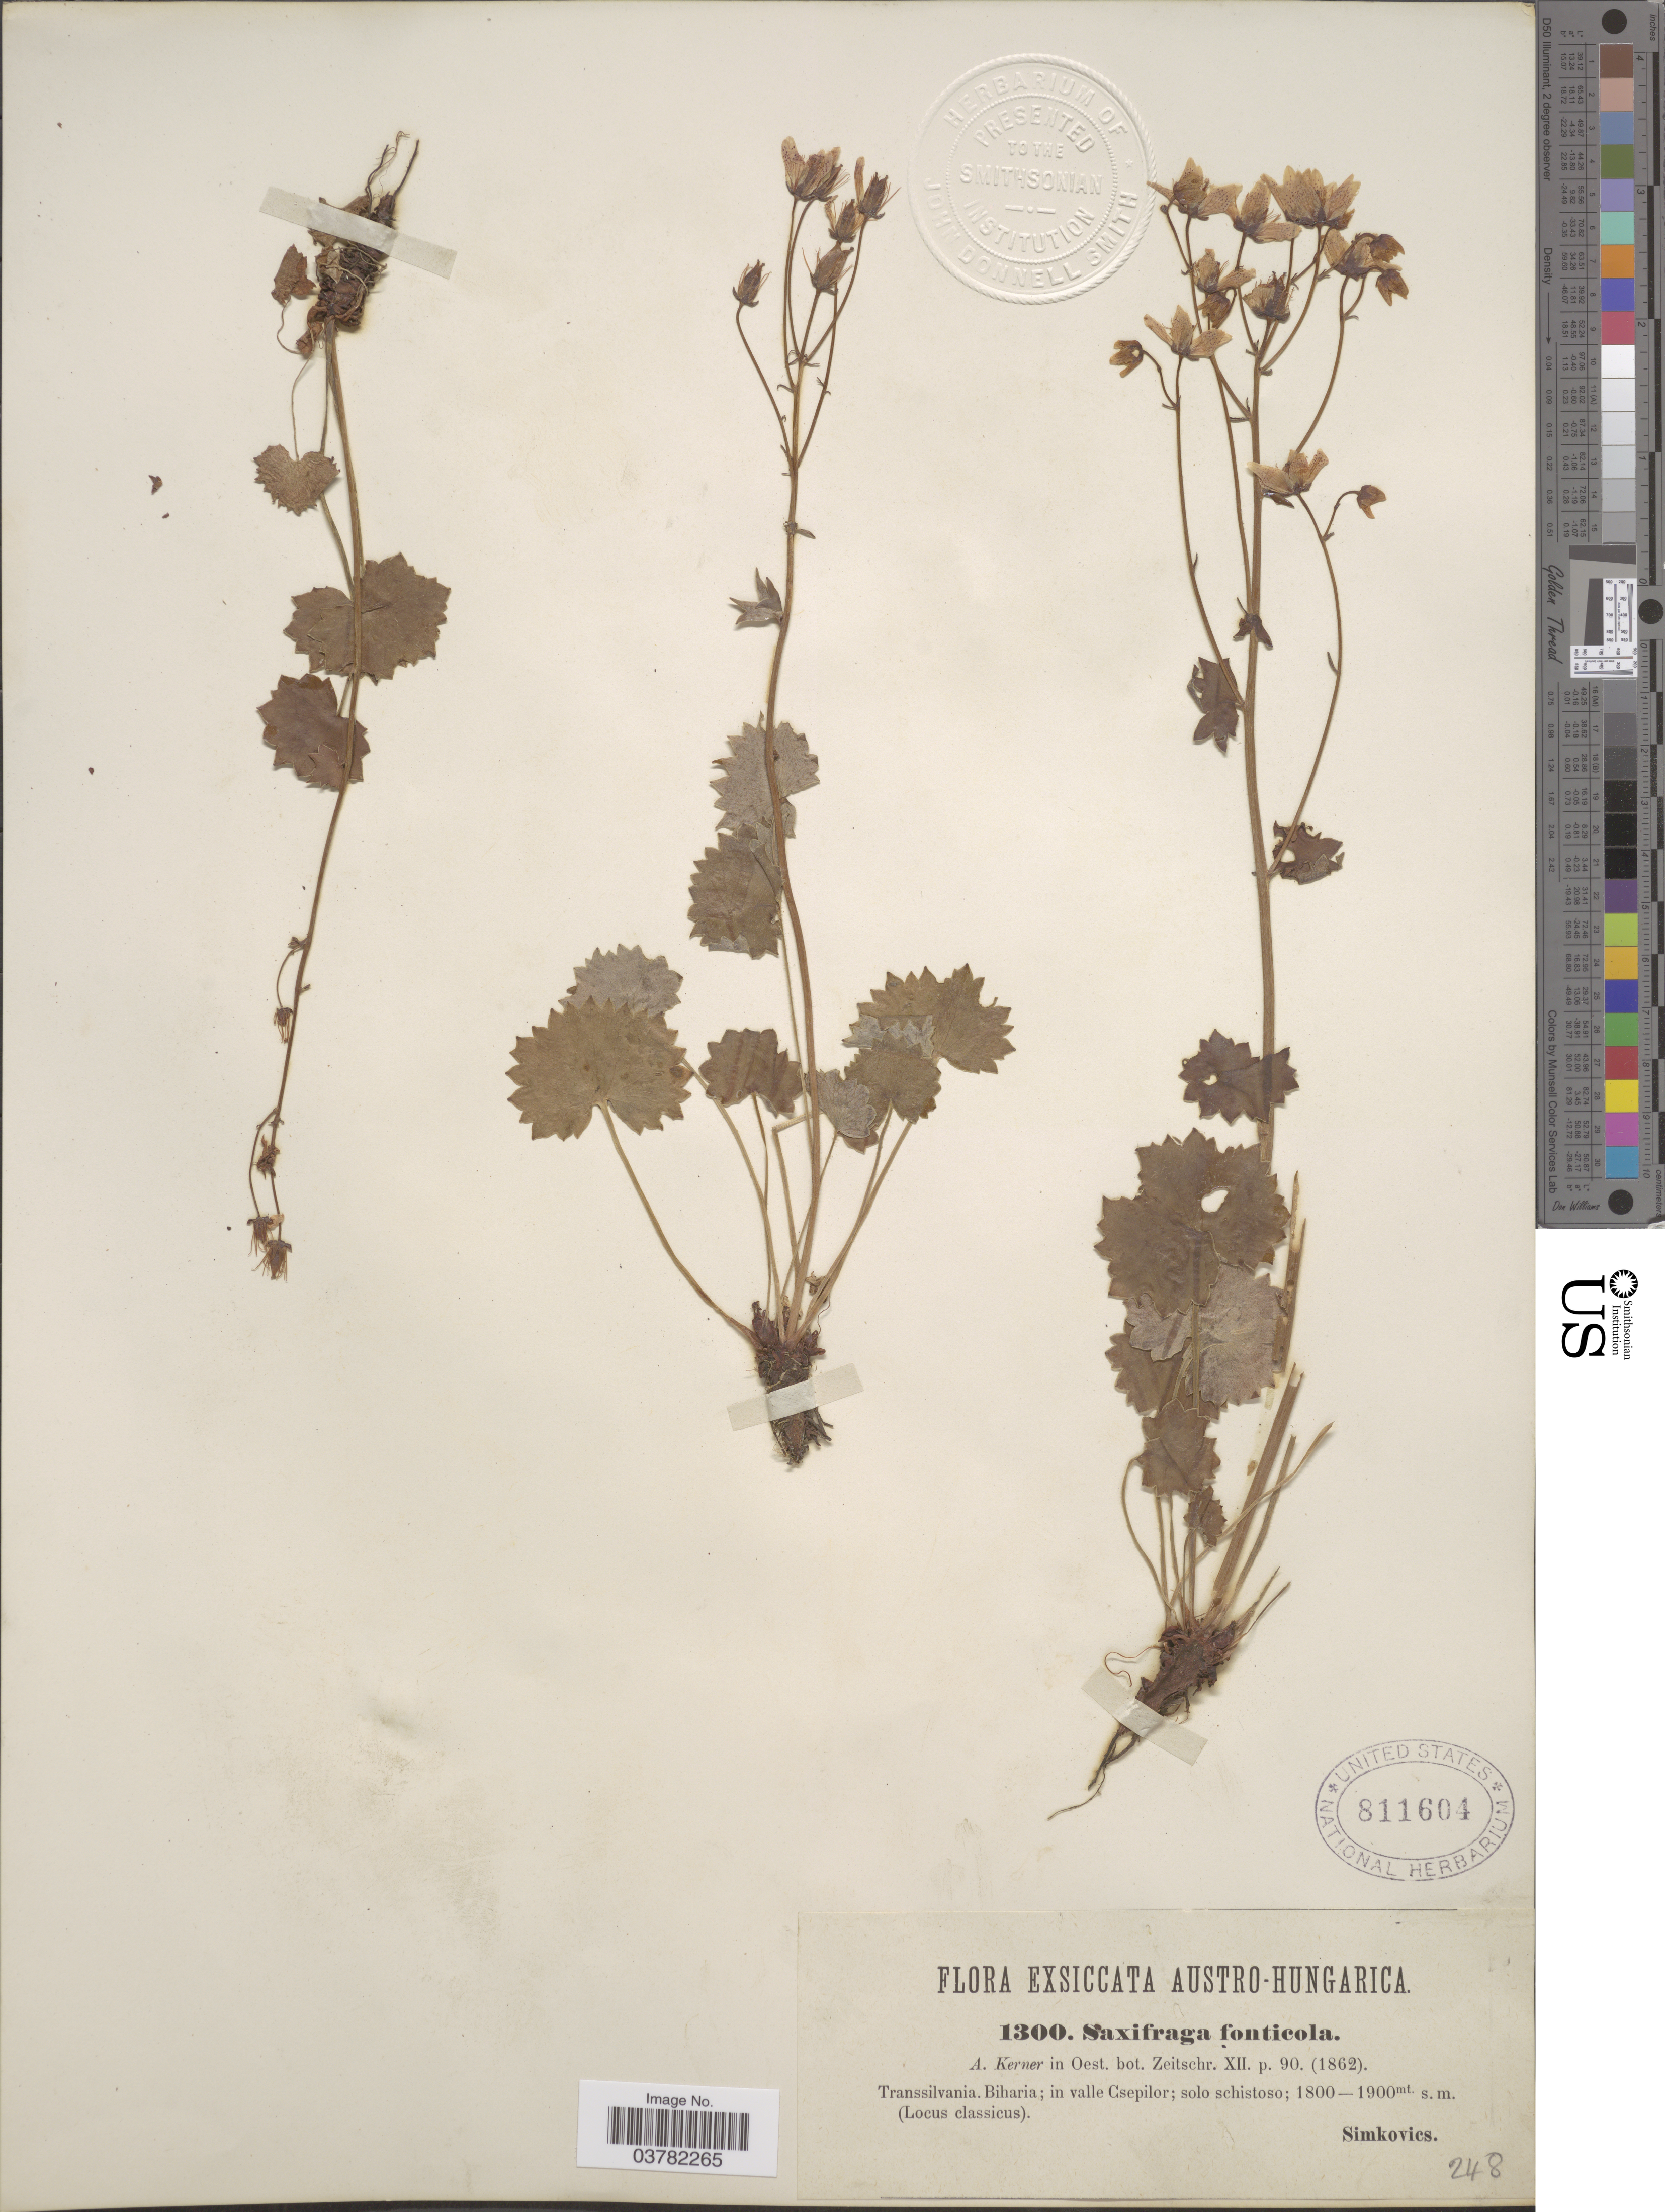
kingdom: Plantae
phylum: Tracheophyta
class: Magnoliopsida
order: Saxifragales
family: Saxifragaceae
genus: Saxifraga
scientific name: Saxifraga fonticola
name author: A. Kern.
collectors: -. Simkovics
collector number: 1300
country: Romania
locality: Austro-Hungarica. Transsilvania. Biharia; in valle Csepilor; solo schistoso.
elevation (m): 1800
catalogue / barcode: US 811604